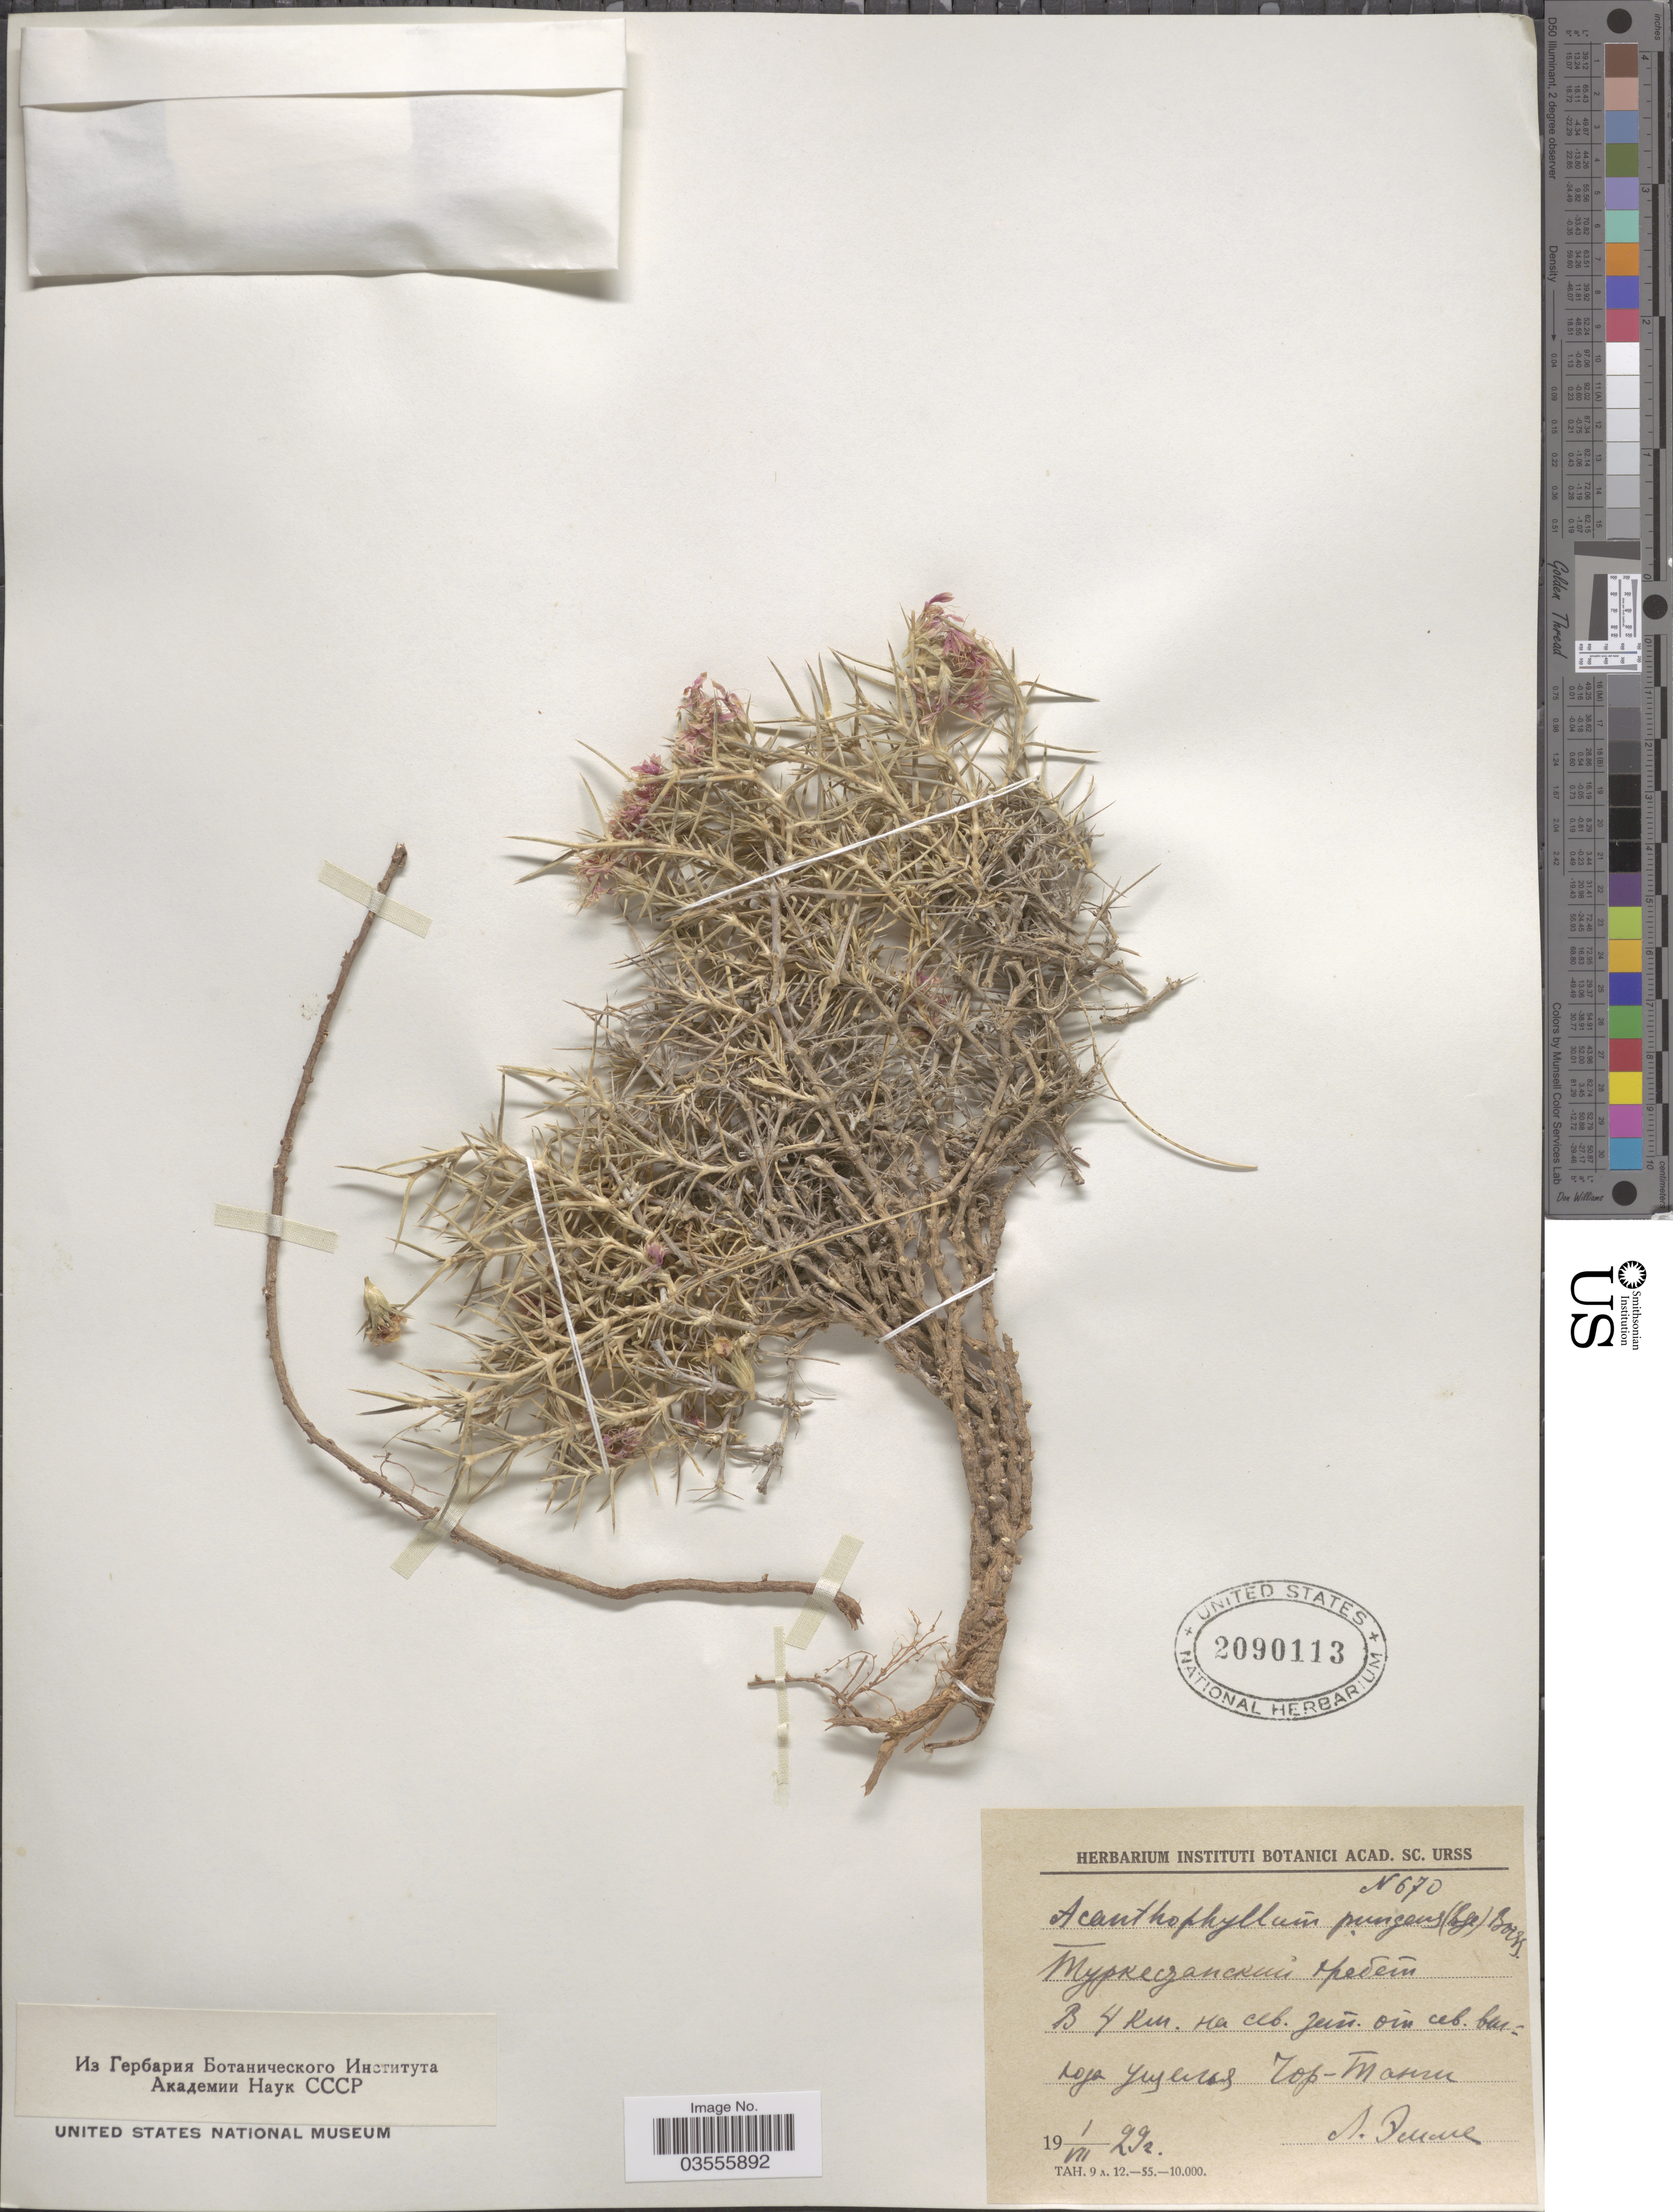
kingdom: Plantae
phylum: Tracheophyta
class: Magnoliopsida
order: Caryophyllales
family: Caryophyllaceae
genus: Acanthophyllum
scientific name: Acanthophyllum pungens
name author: (Bunge) Boiss.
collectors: L. Emme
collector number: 670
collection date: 1929-07-01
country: Kyrgyzstan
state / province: Jalal-Abad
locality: Turkestanskiy Khrebet, 4 km NW from gorge Chor-Tangi.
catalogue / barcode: US 2090113